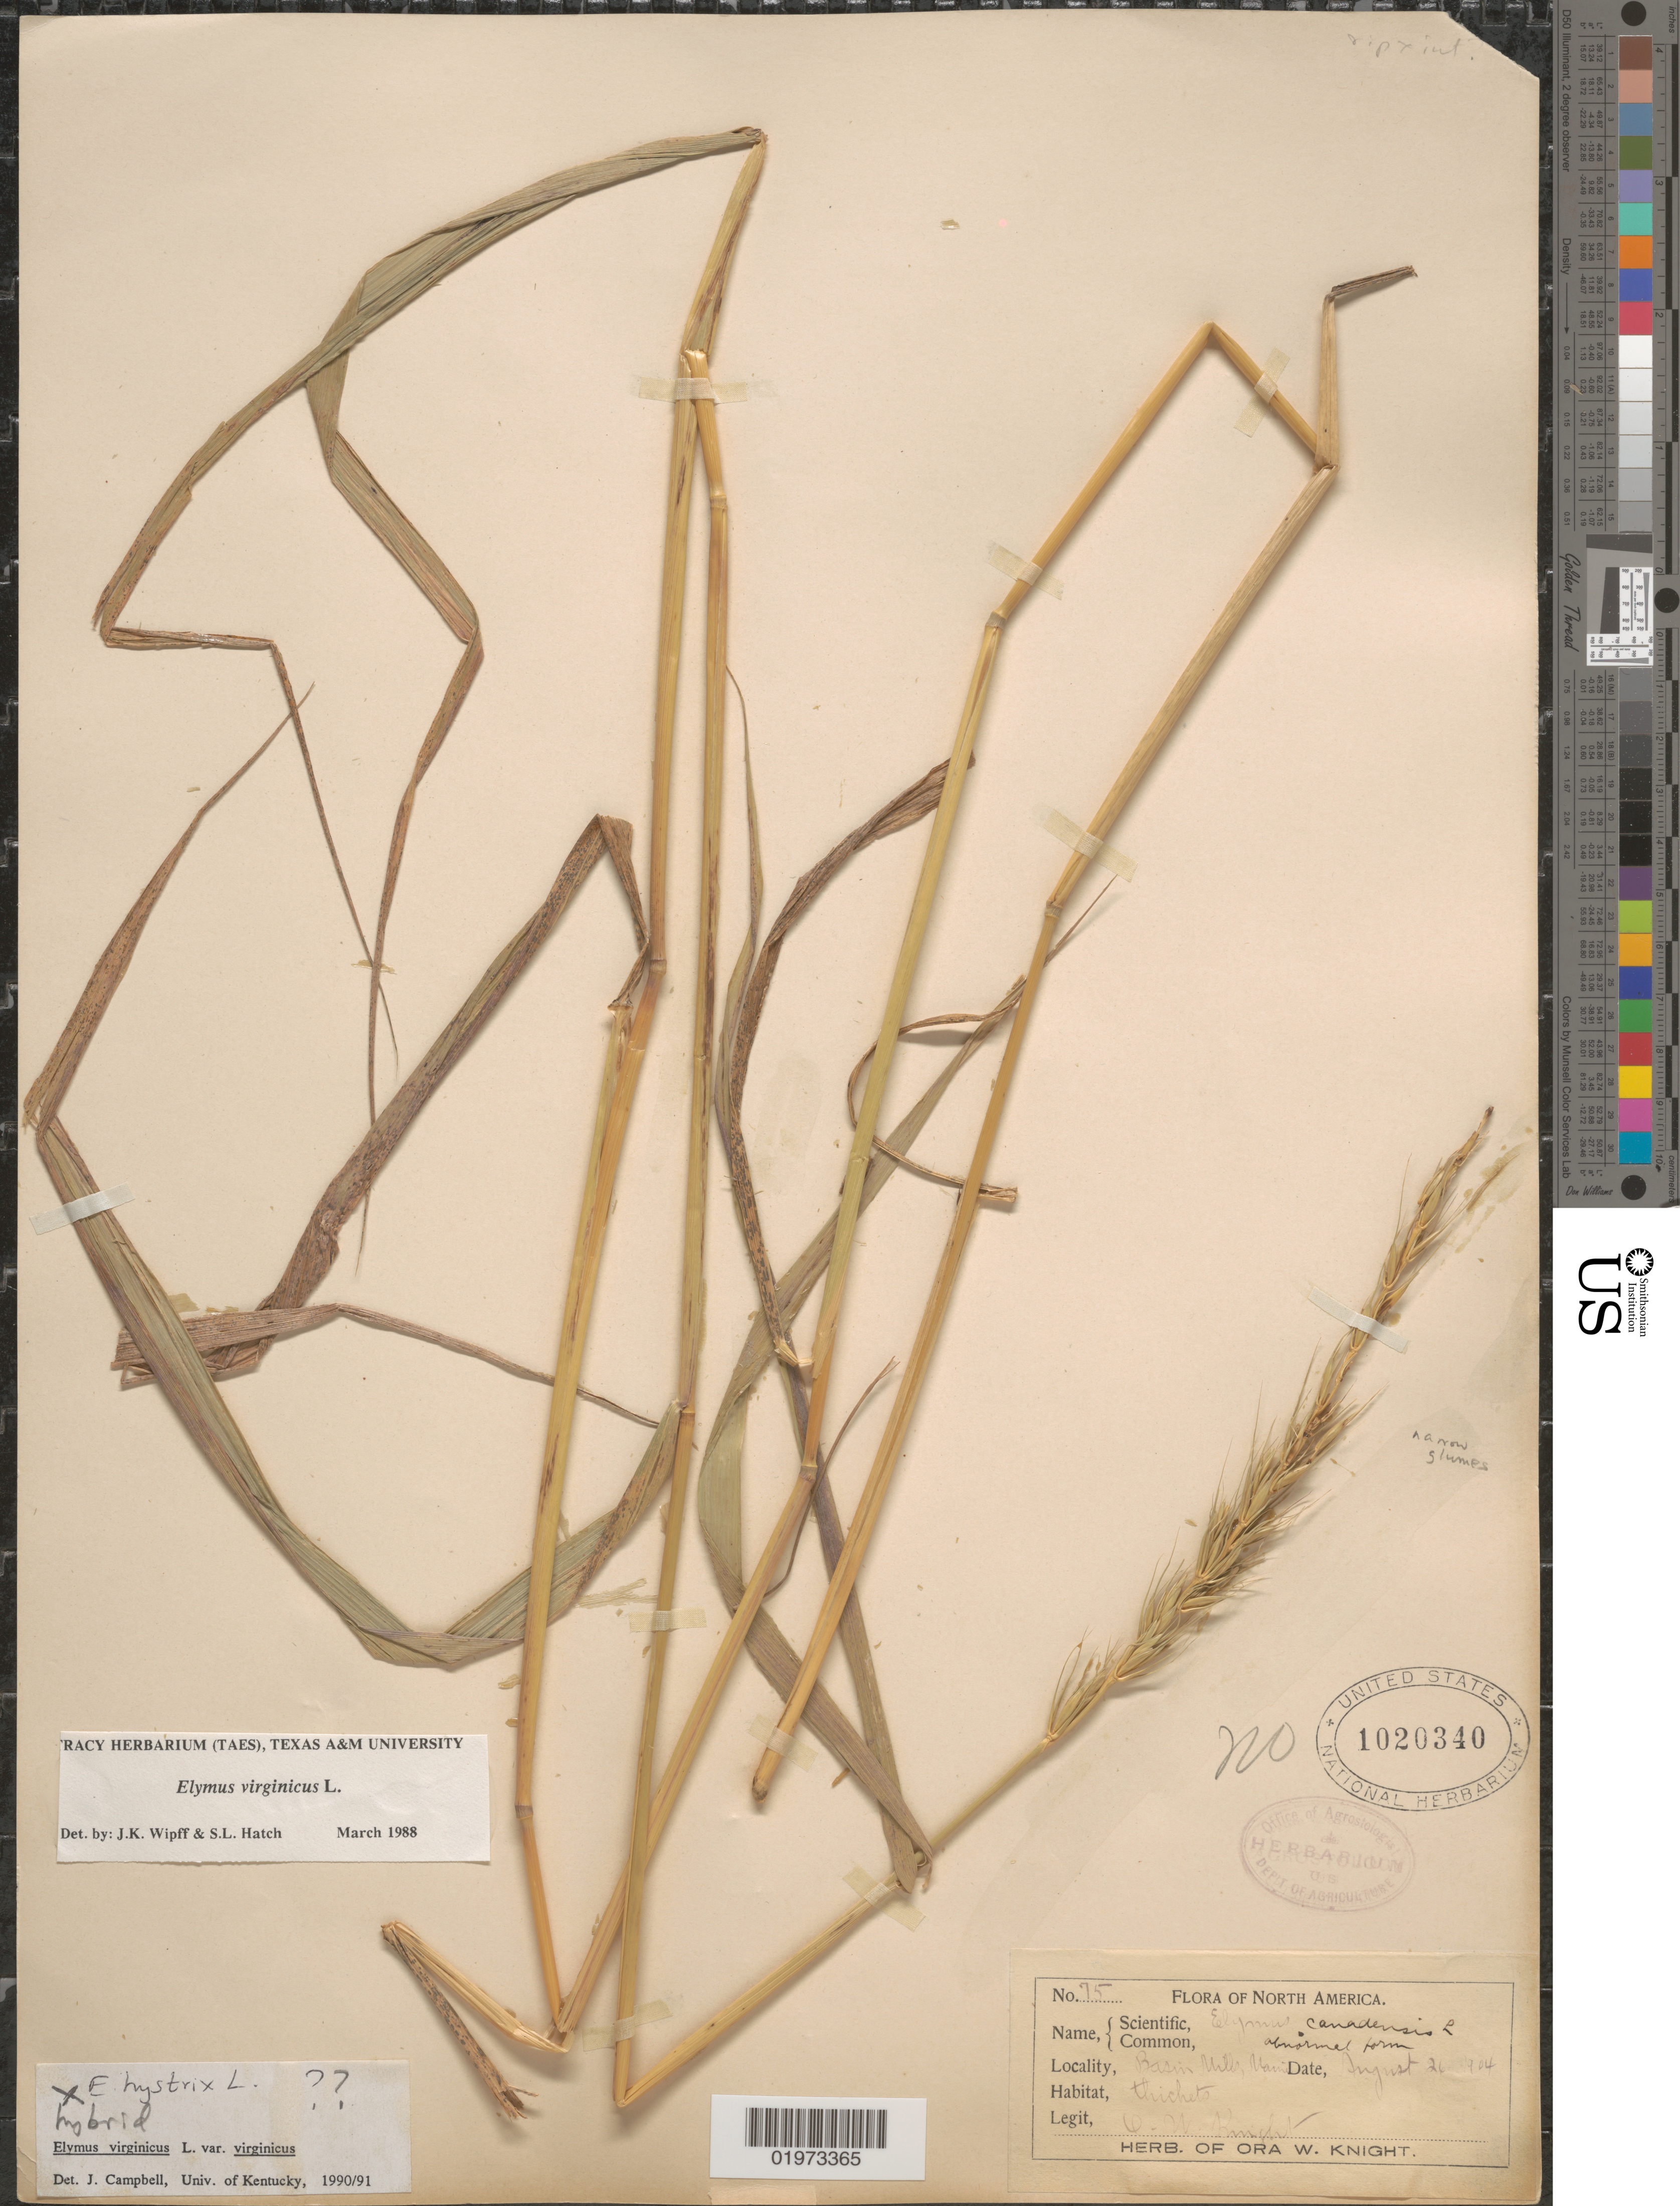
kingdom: Plantae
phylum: Tracheophyta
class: Liliopsida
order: Poales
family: Poaceae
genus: Elymus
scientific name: Elymus virginicus var. virginicus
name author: L.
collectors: O. Knight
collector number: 75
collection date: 1904-08-21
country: United States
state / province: Maine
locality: Basin Mills. Thickets.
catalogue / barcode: US 1020340